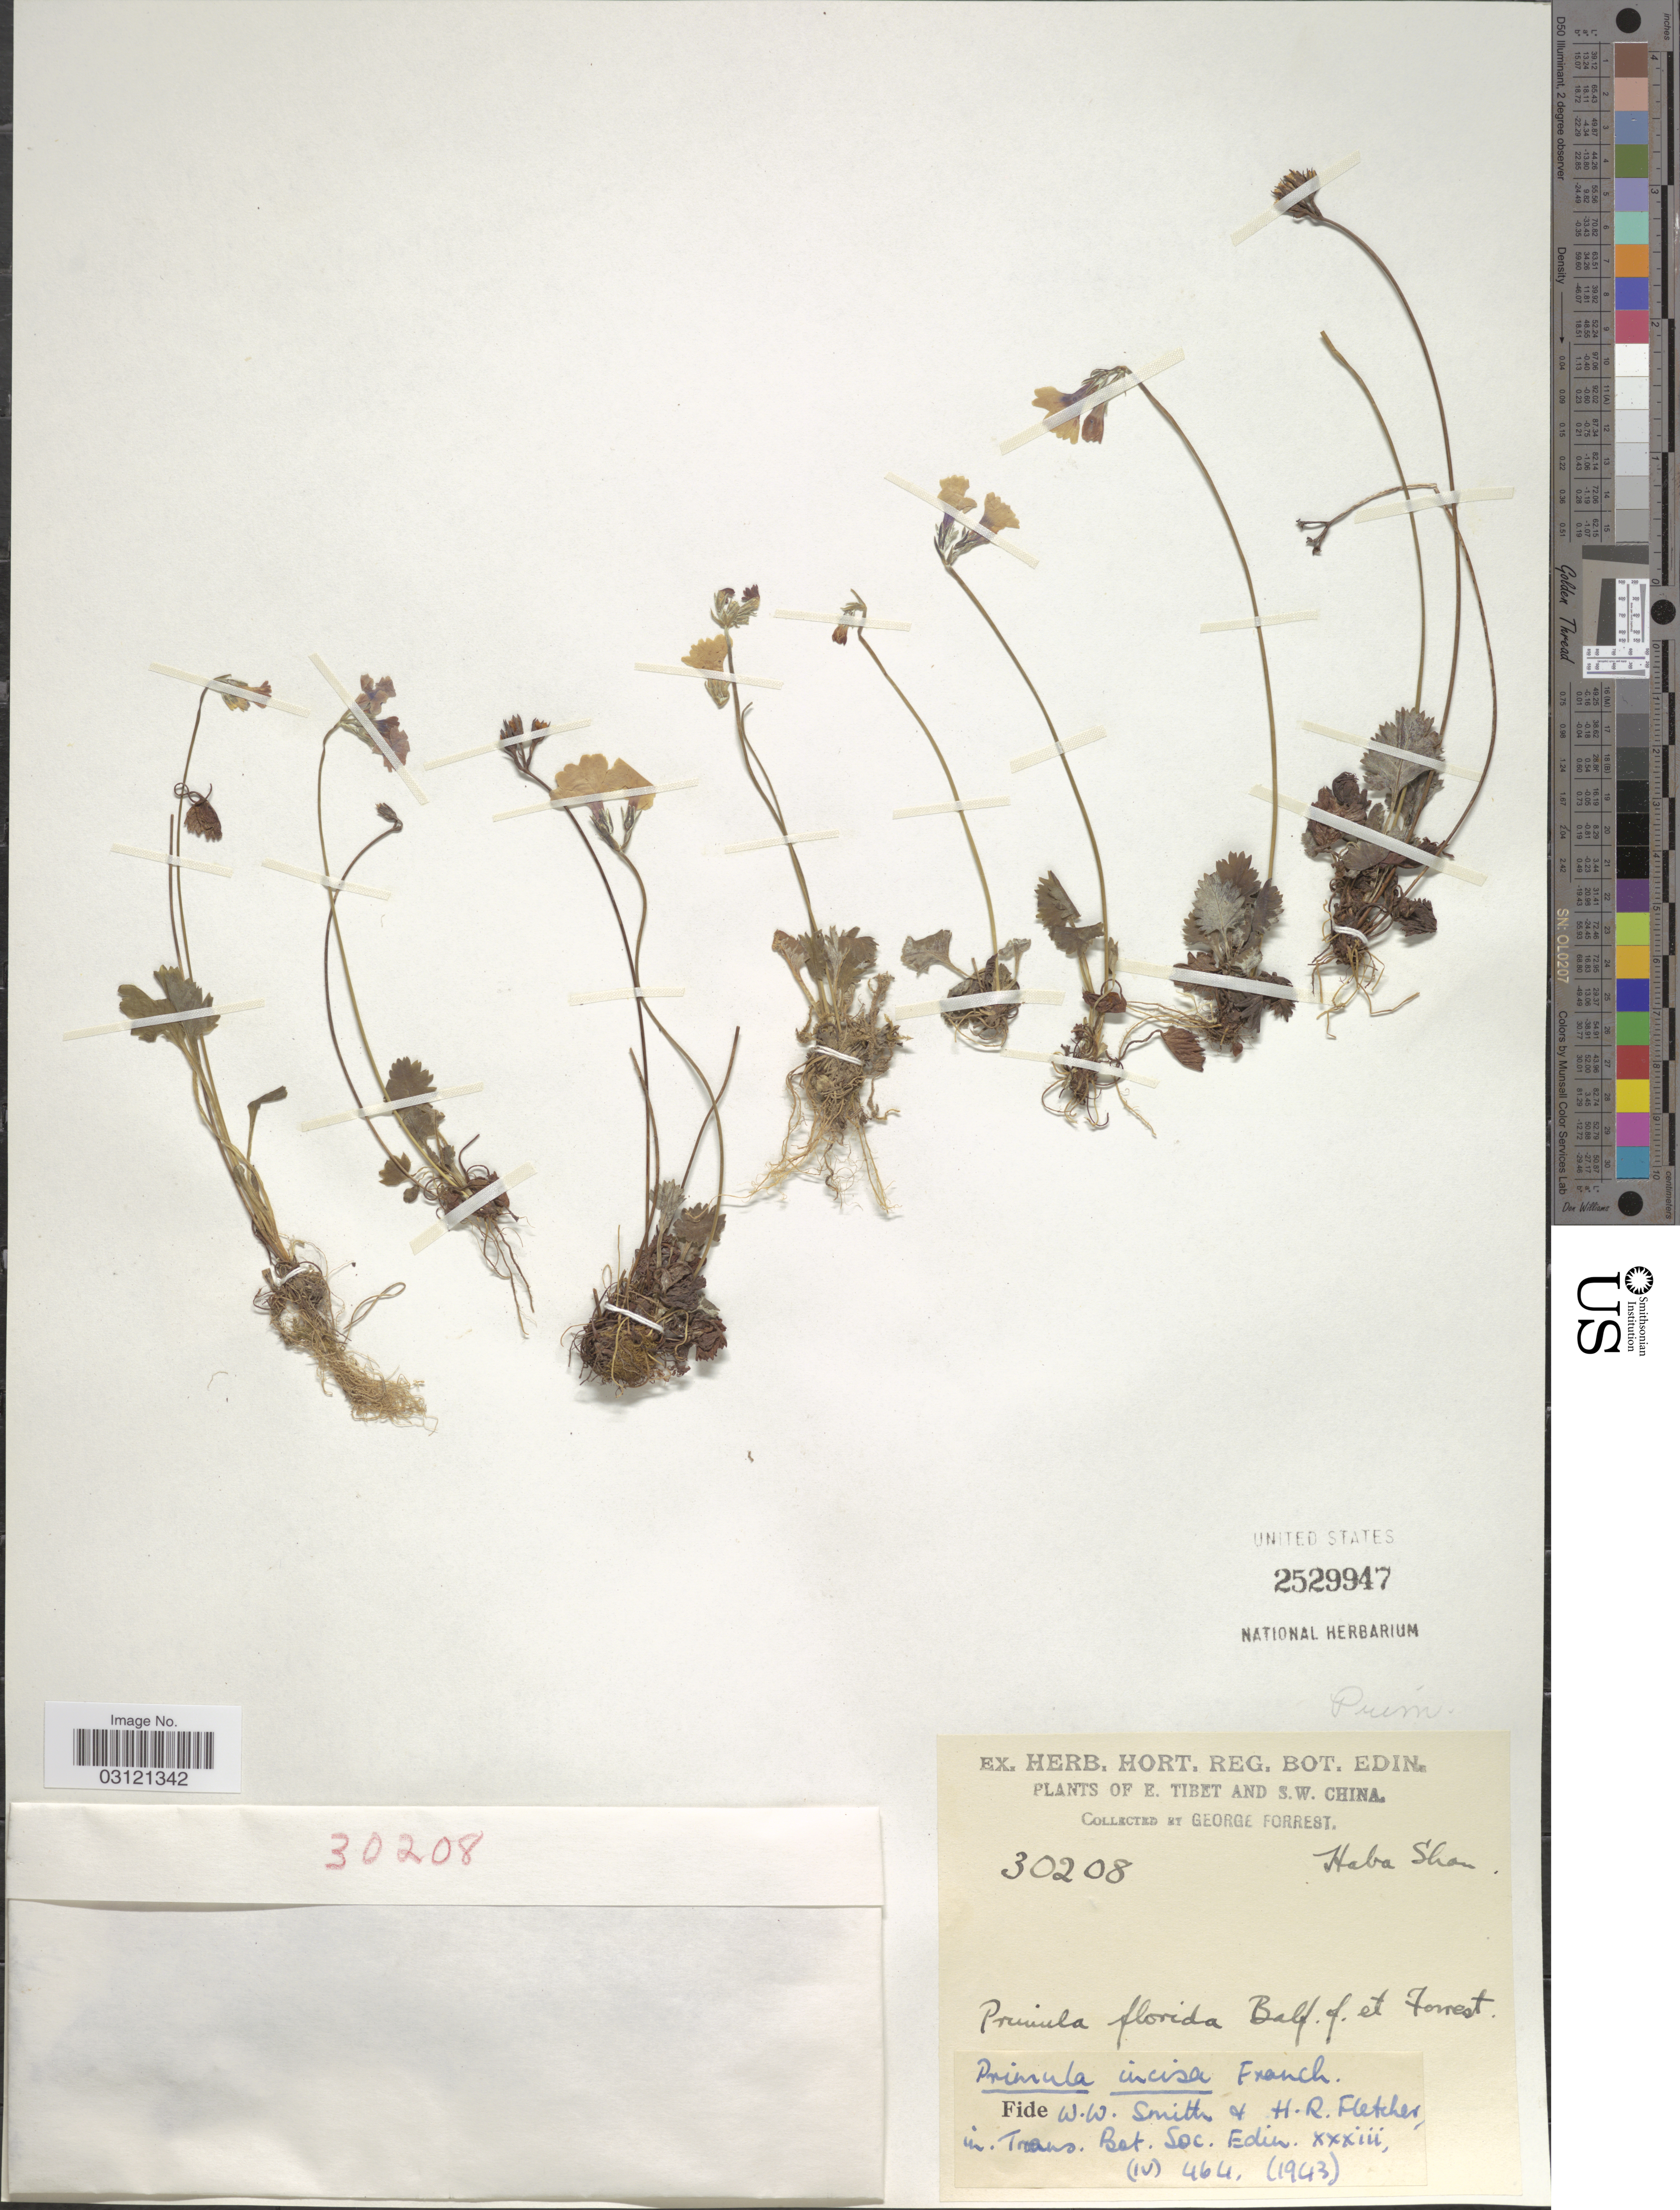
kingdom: Plantae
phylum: Tracheophyta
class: Magnoliopsida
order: Ericales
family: Primulaceae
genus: Primula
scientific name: Primula incisa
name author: Franch.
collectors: G. Forrest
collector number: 30208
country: China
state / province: Xizang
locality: E. Tibet and S.W. China, Haba Shan.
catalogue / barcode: US 2529947